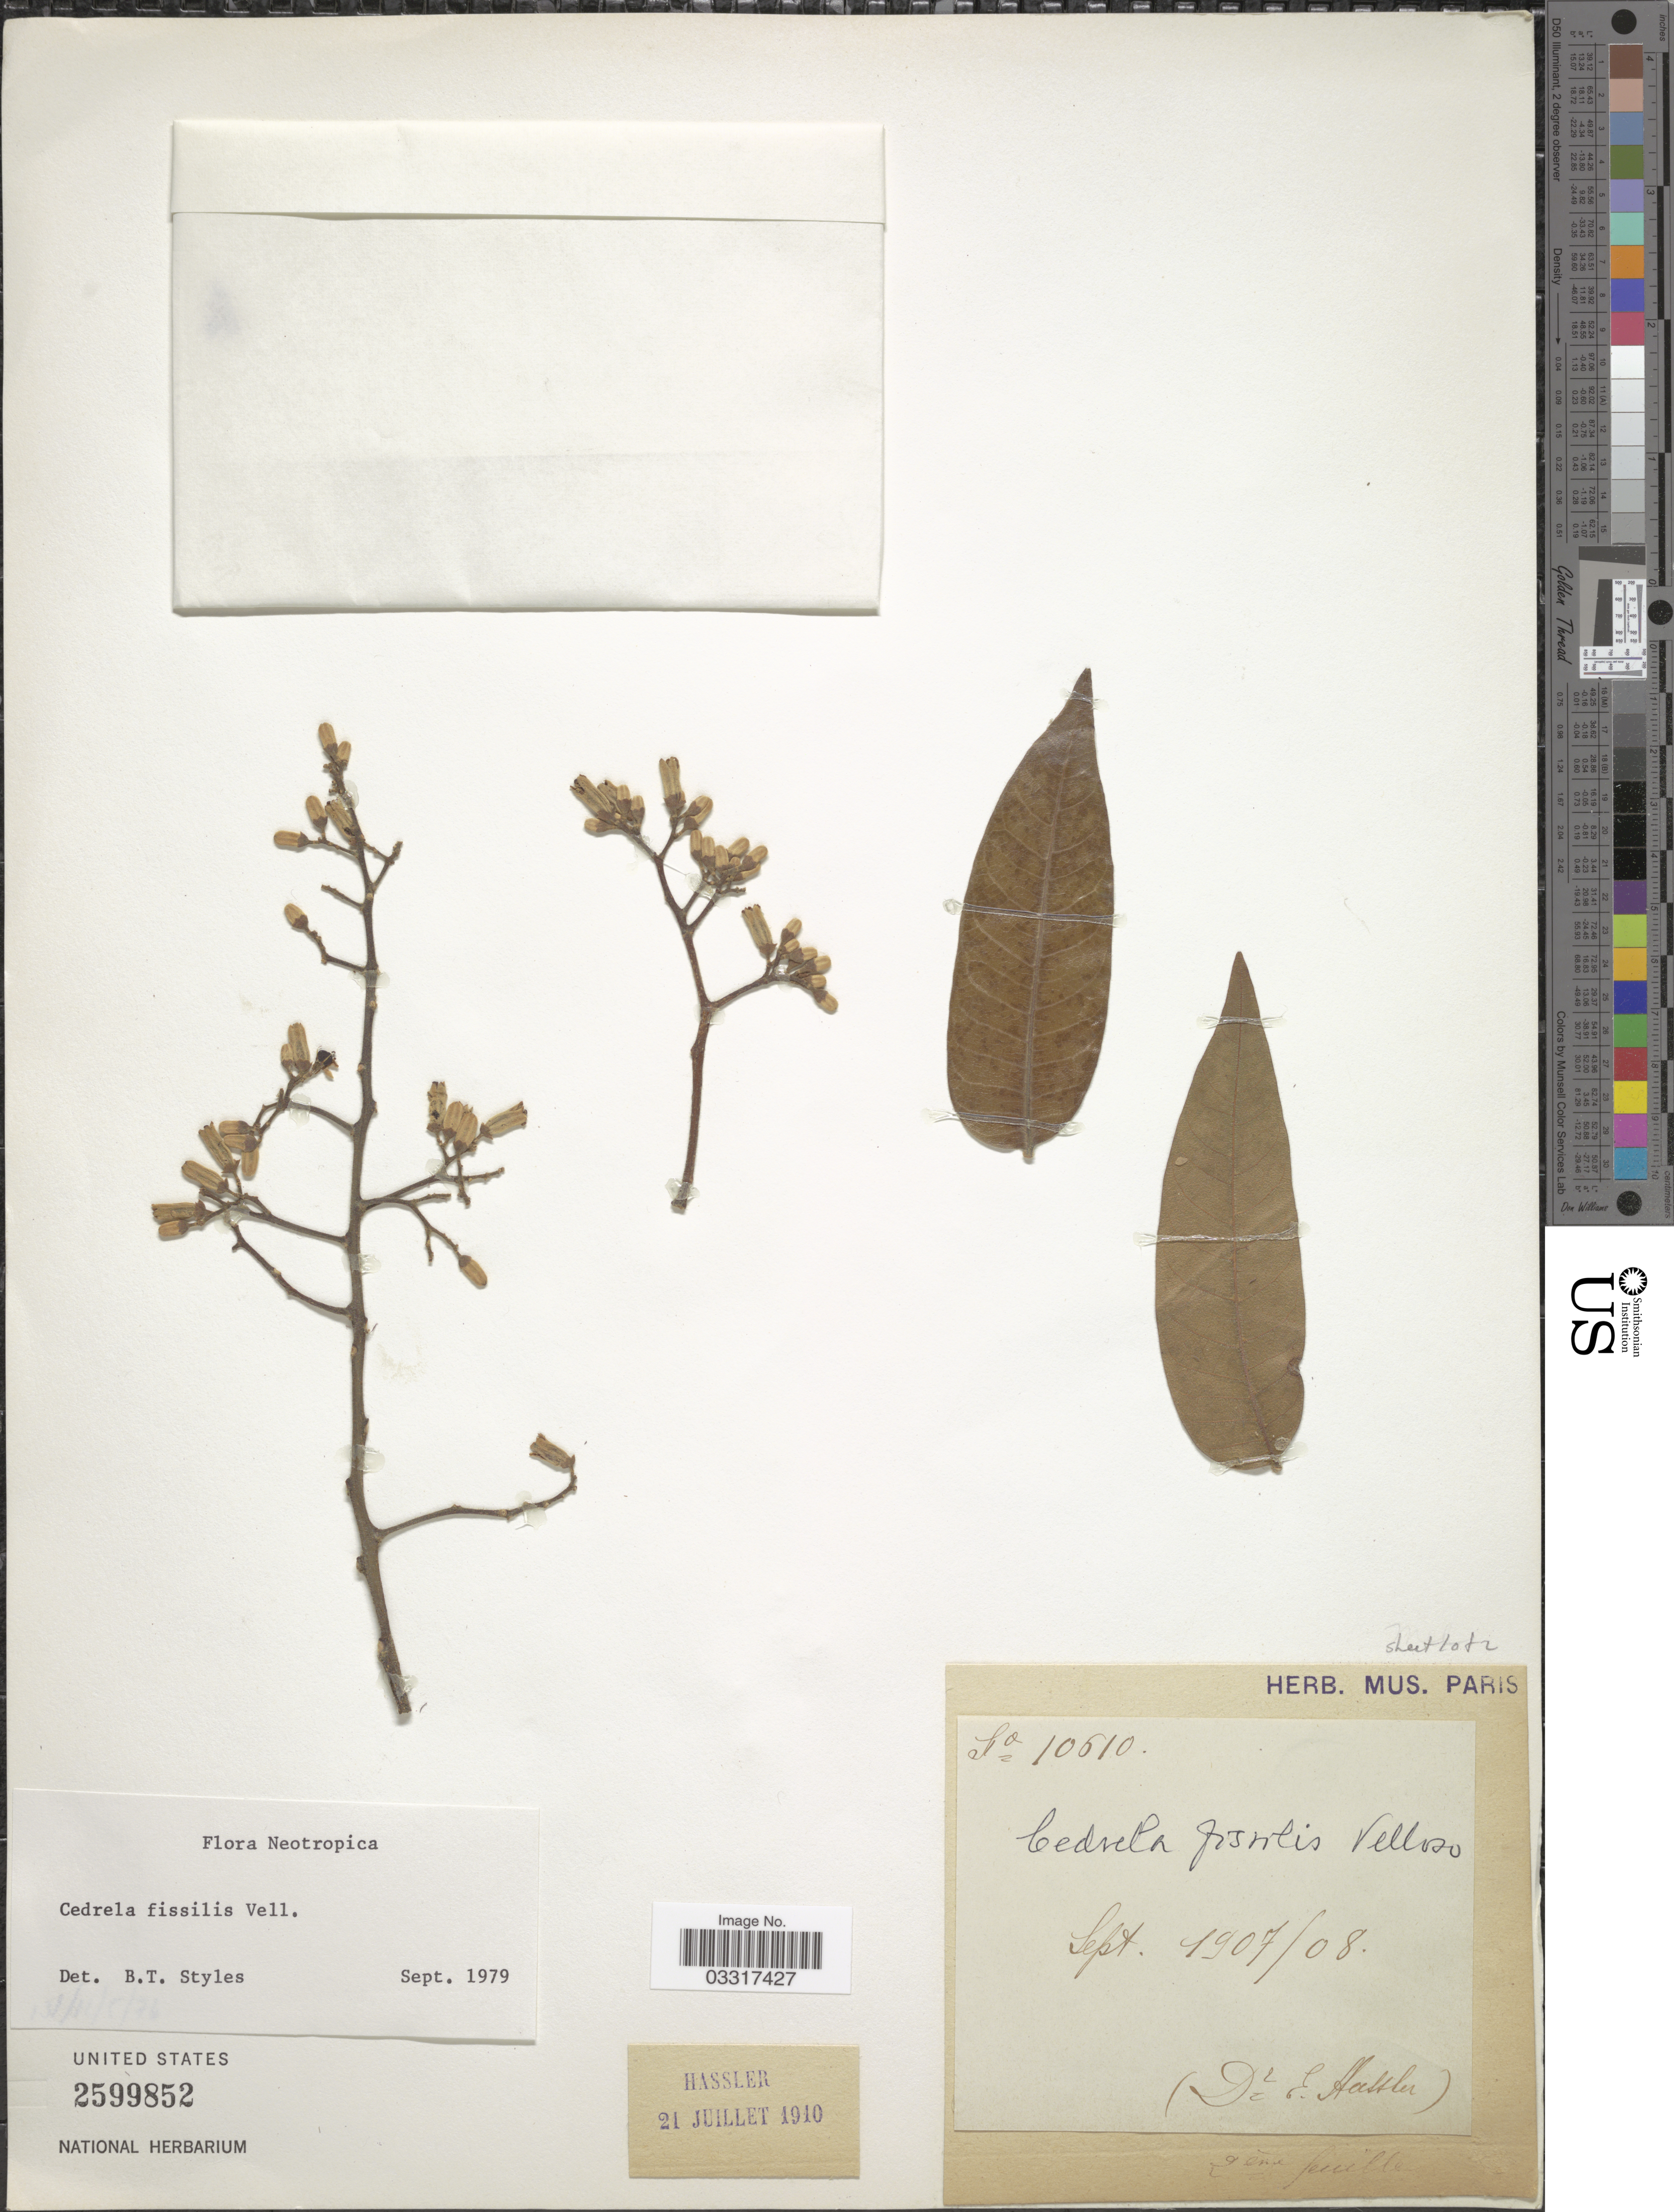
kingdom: Plantae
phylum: Tracheophyta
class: Magnoliopsida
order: Sapindales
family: Meliaceae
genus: Cedrela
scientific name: Cedrela fissilis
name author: Vell.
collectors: E. Hassler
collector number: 10610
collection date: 1907-09/1908-09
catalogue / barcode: US 2599852